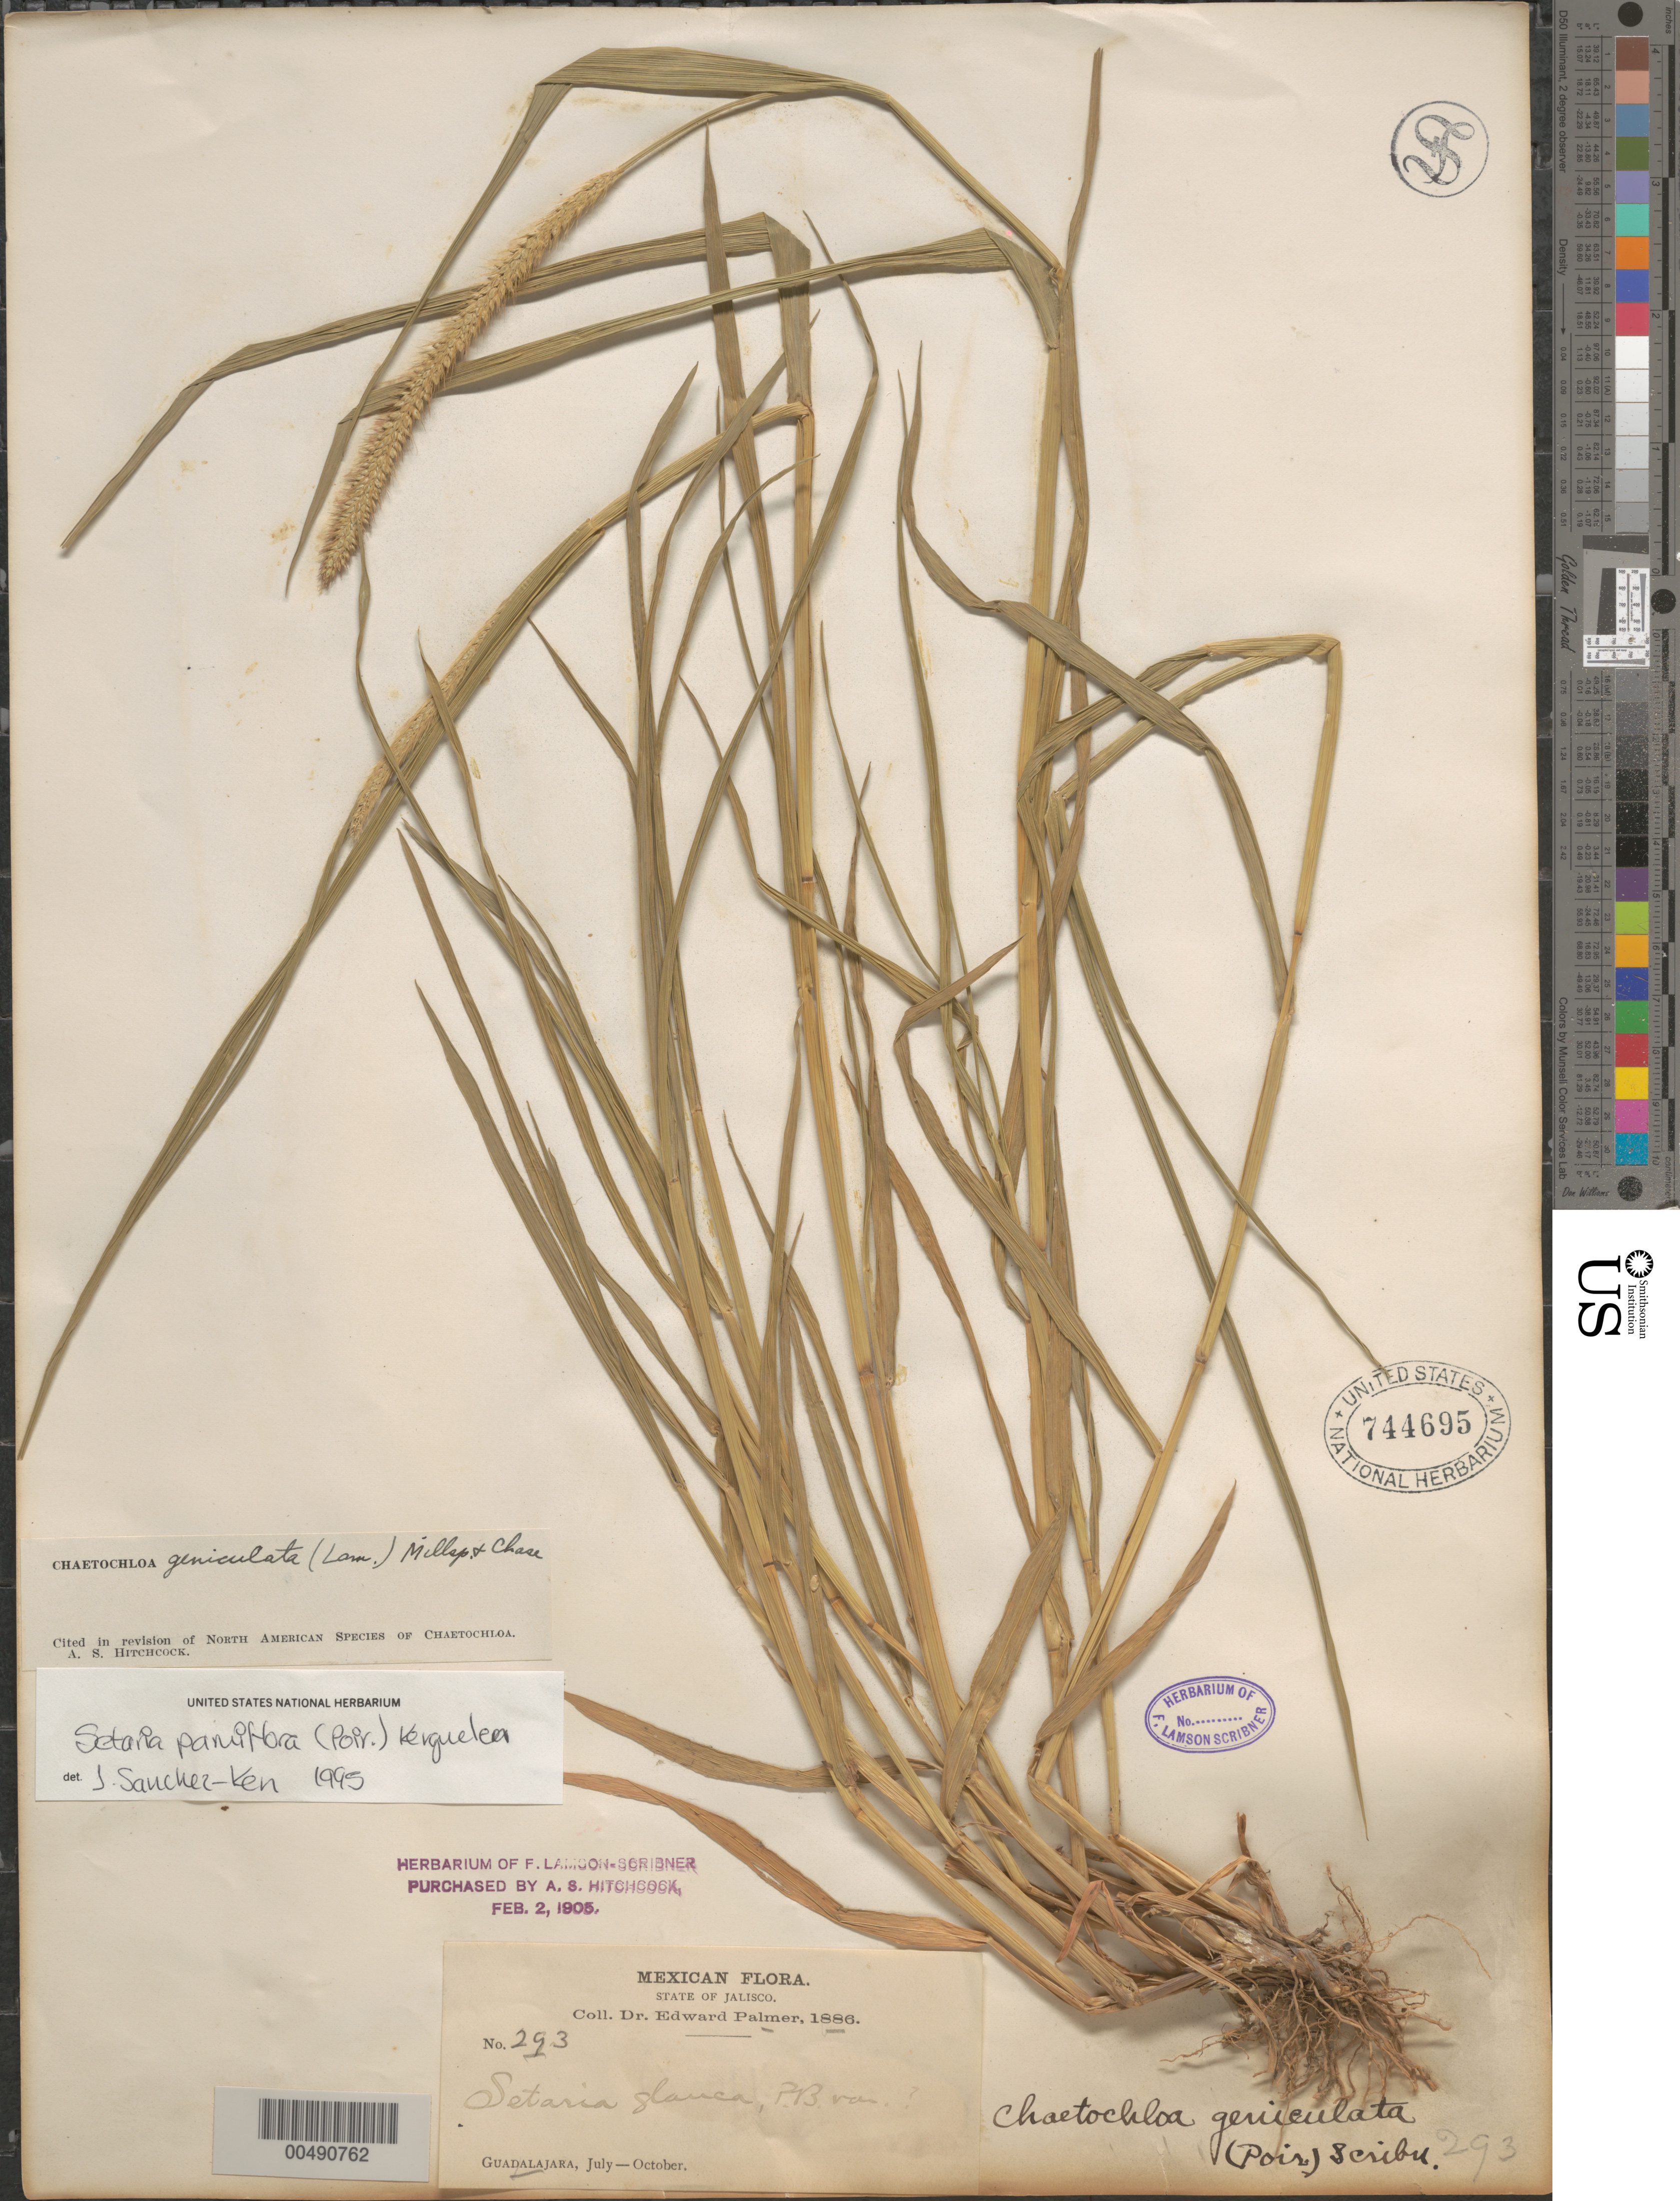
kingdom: Plantae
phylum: Tracheophyta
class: Liliopsida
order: Poales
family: Poaceae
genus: Setaria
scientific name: Setaria parviflora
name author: (Poir.) Kerguélen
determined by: Sánchez-Ken, J. G.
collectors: E. Palmer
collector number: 293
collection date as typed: Jul 1886 to Oct 1886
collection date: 1886-07/1886-10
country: Mexico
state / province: Jalisco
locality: Guadalajara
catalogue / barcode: US 744695